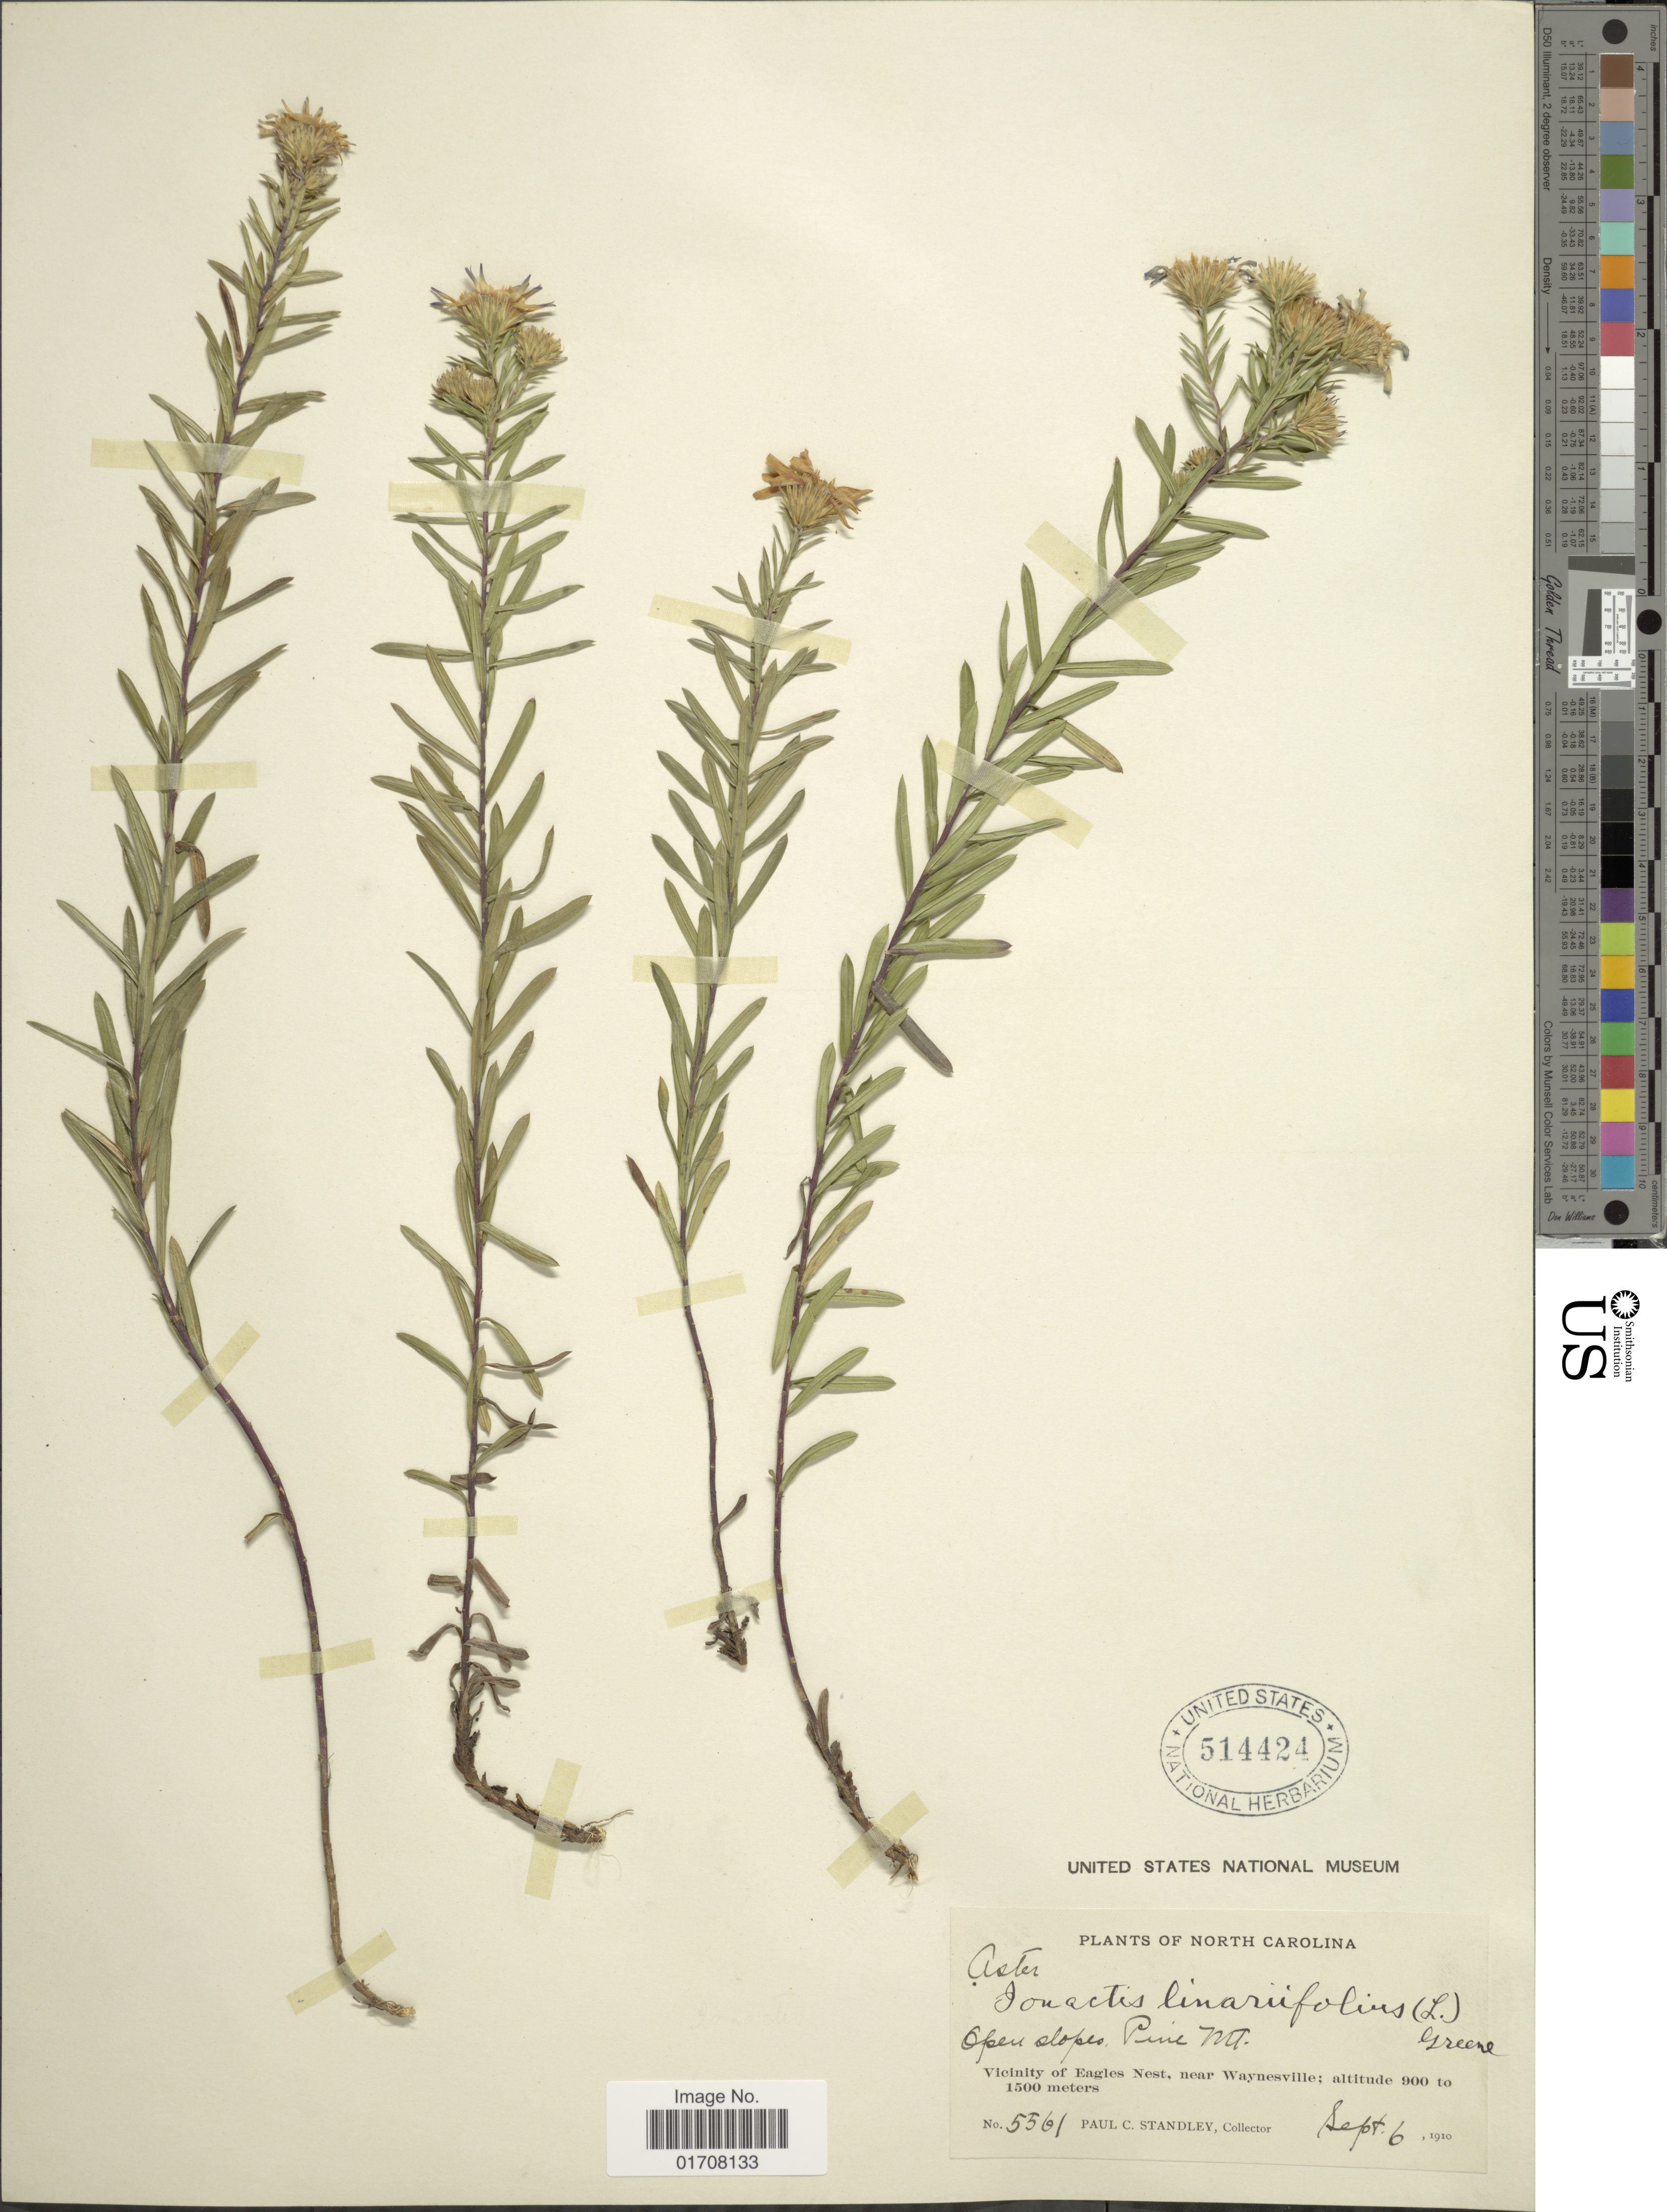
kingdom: Plantae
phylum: Tracheophyta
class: Magnoliopsida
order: Asterales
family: Asteraceae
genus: Ionactis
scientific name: Ionactis linariifolia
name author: (L.) Greene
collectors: P. C. Standley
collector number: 5561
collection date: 1910-09-06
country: United States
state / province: North Carolina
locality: Open slopes, Pines Mt., Vicinity of Eagles Nest, near Waynesville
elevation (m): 900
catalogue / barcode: US 514424